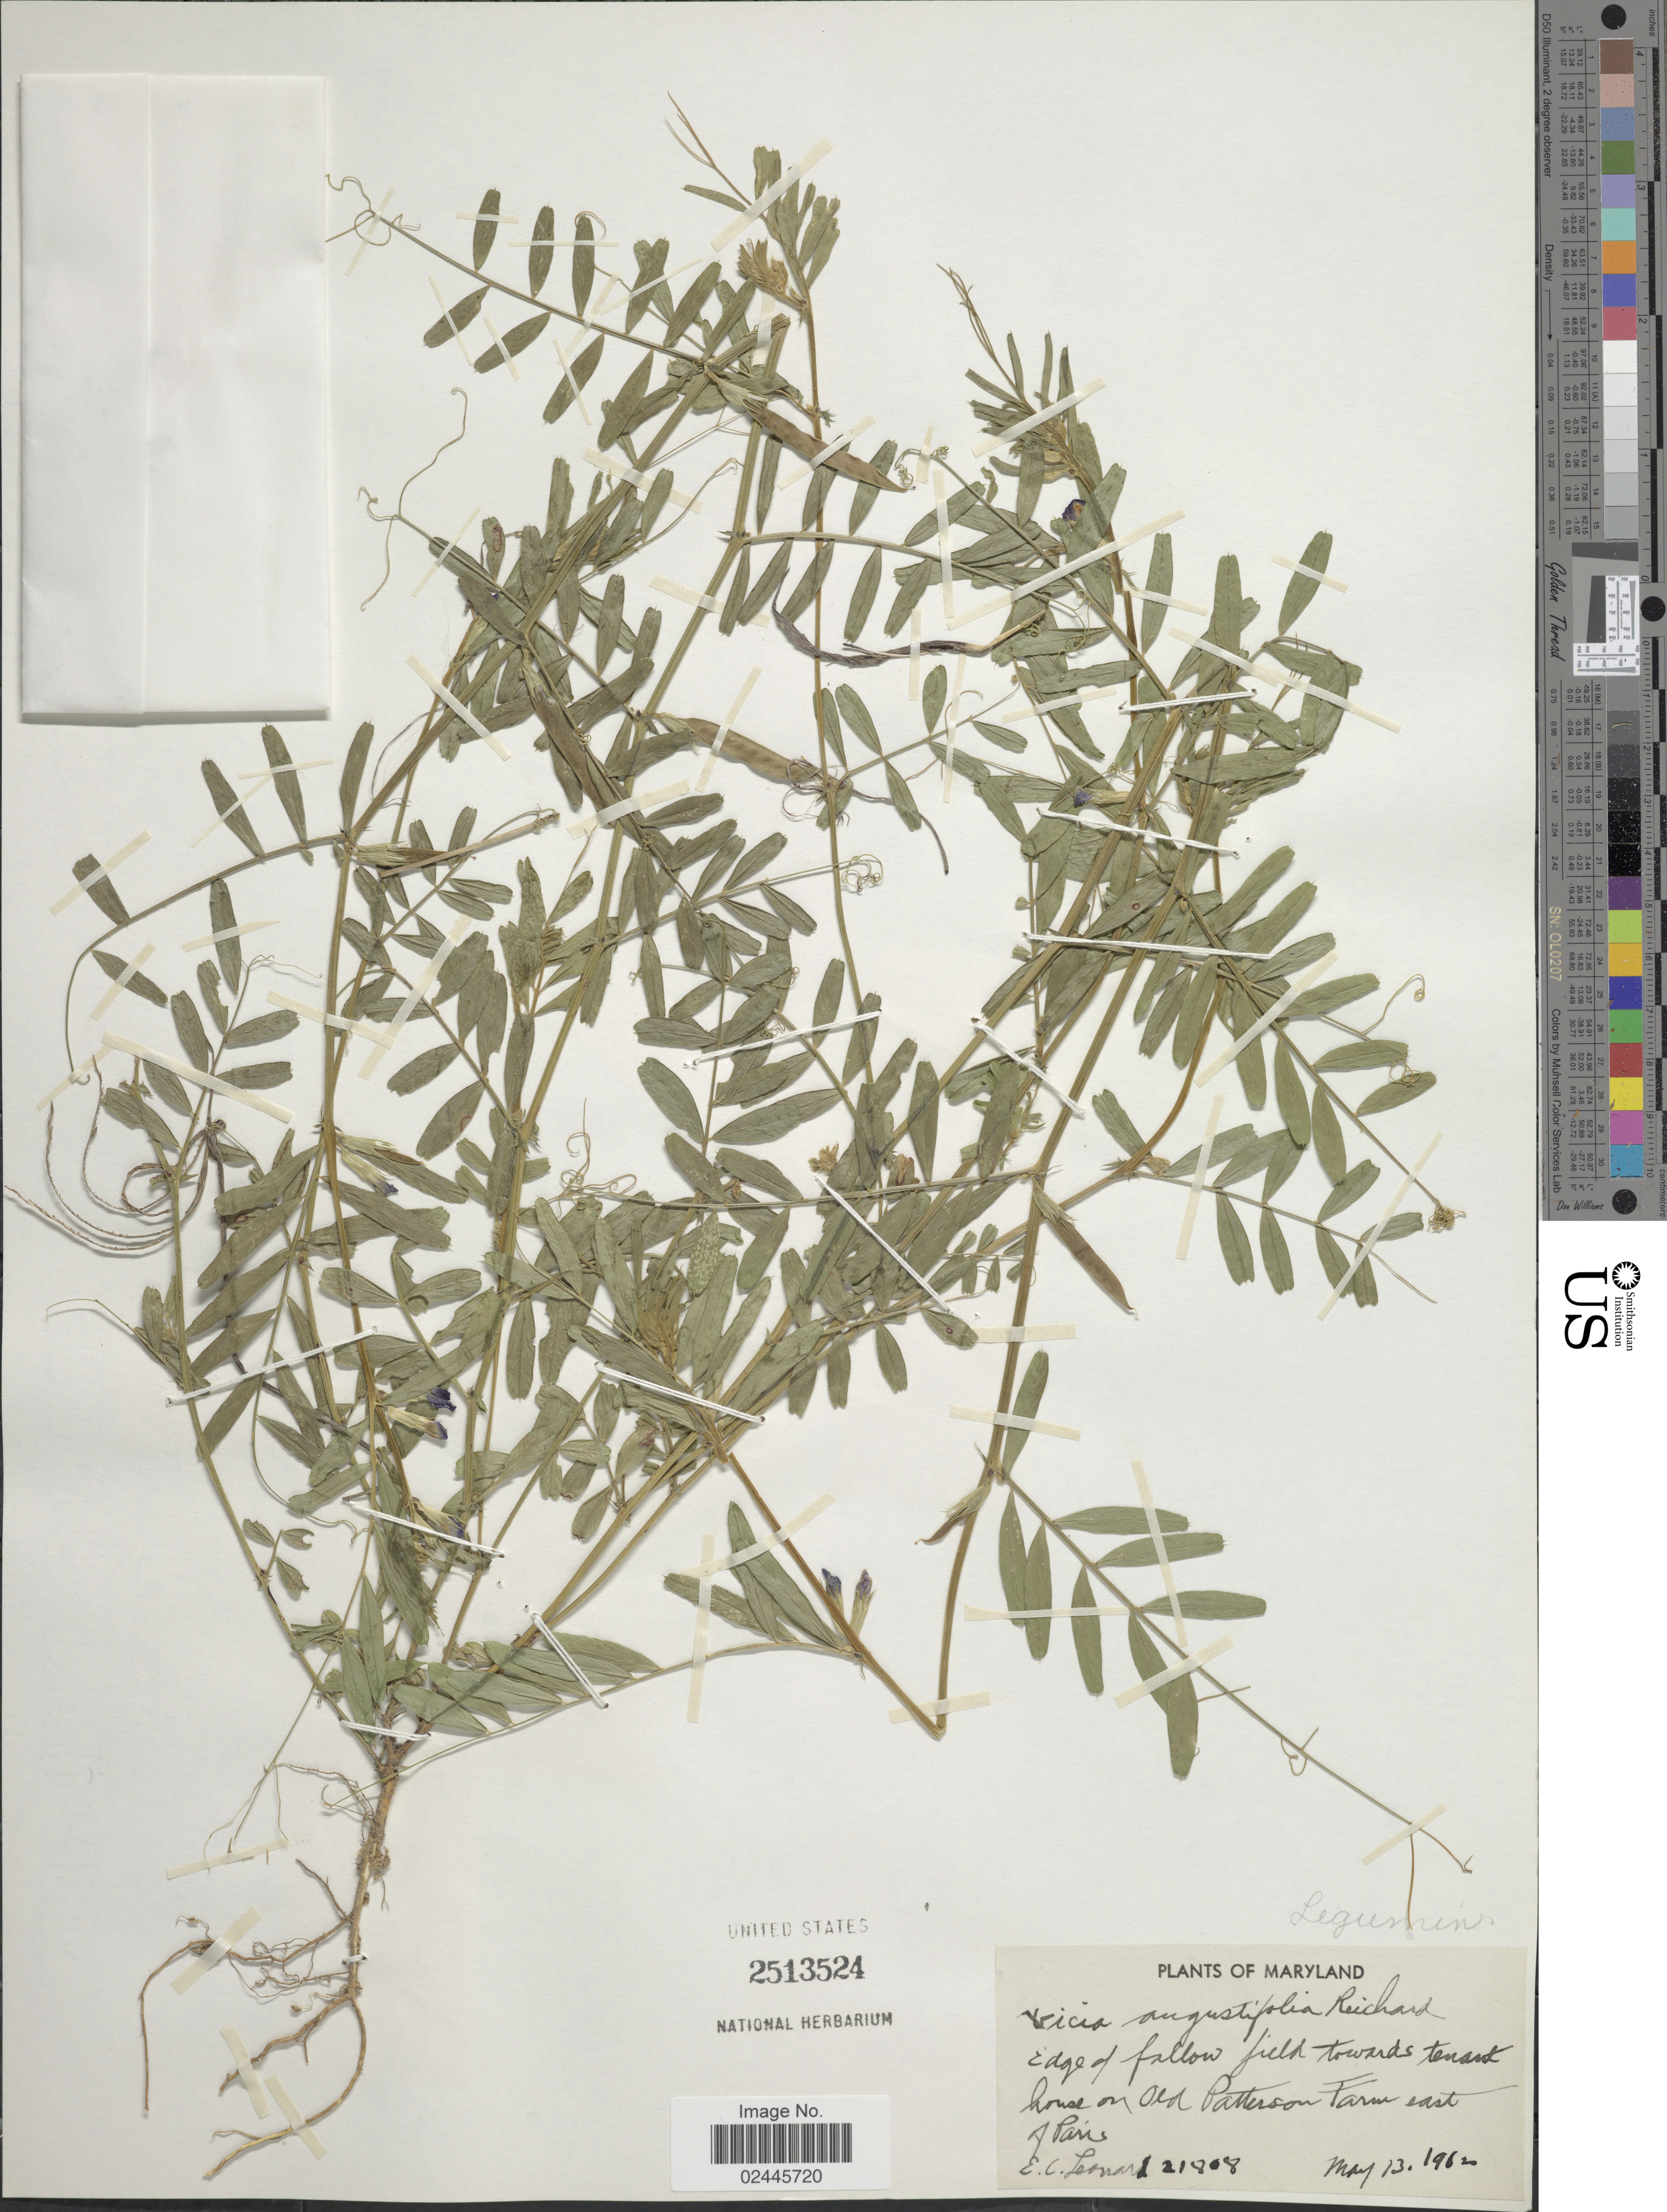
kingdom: Plantae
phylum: Tracheophyta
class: Magnoliopsida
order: Fabales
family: Fabaceae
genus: Vicia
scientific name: Vicia angustifolia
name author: L.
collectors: E. C. Leonard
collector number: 21808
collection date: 1962-05-13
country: United States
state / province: Maryland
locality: Edge of fallow field towards tenard house on Old Patterson Farm east o of Pans>8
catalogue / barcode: US 2513524